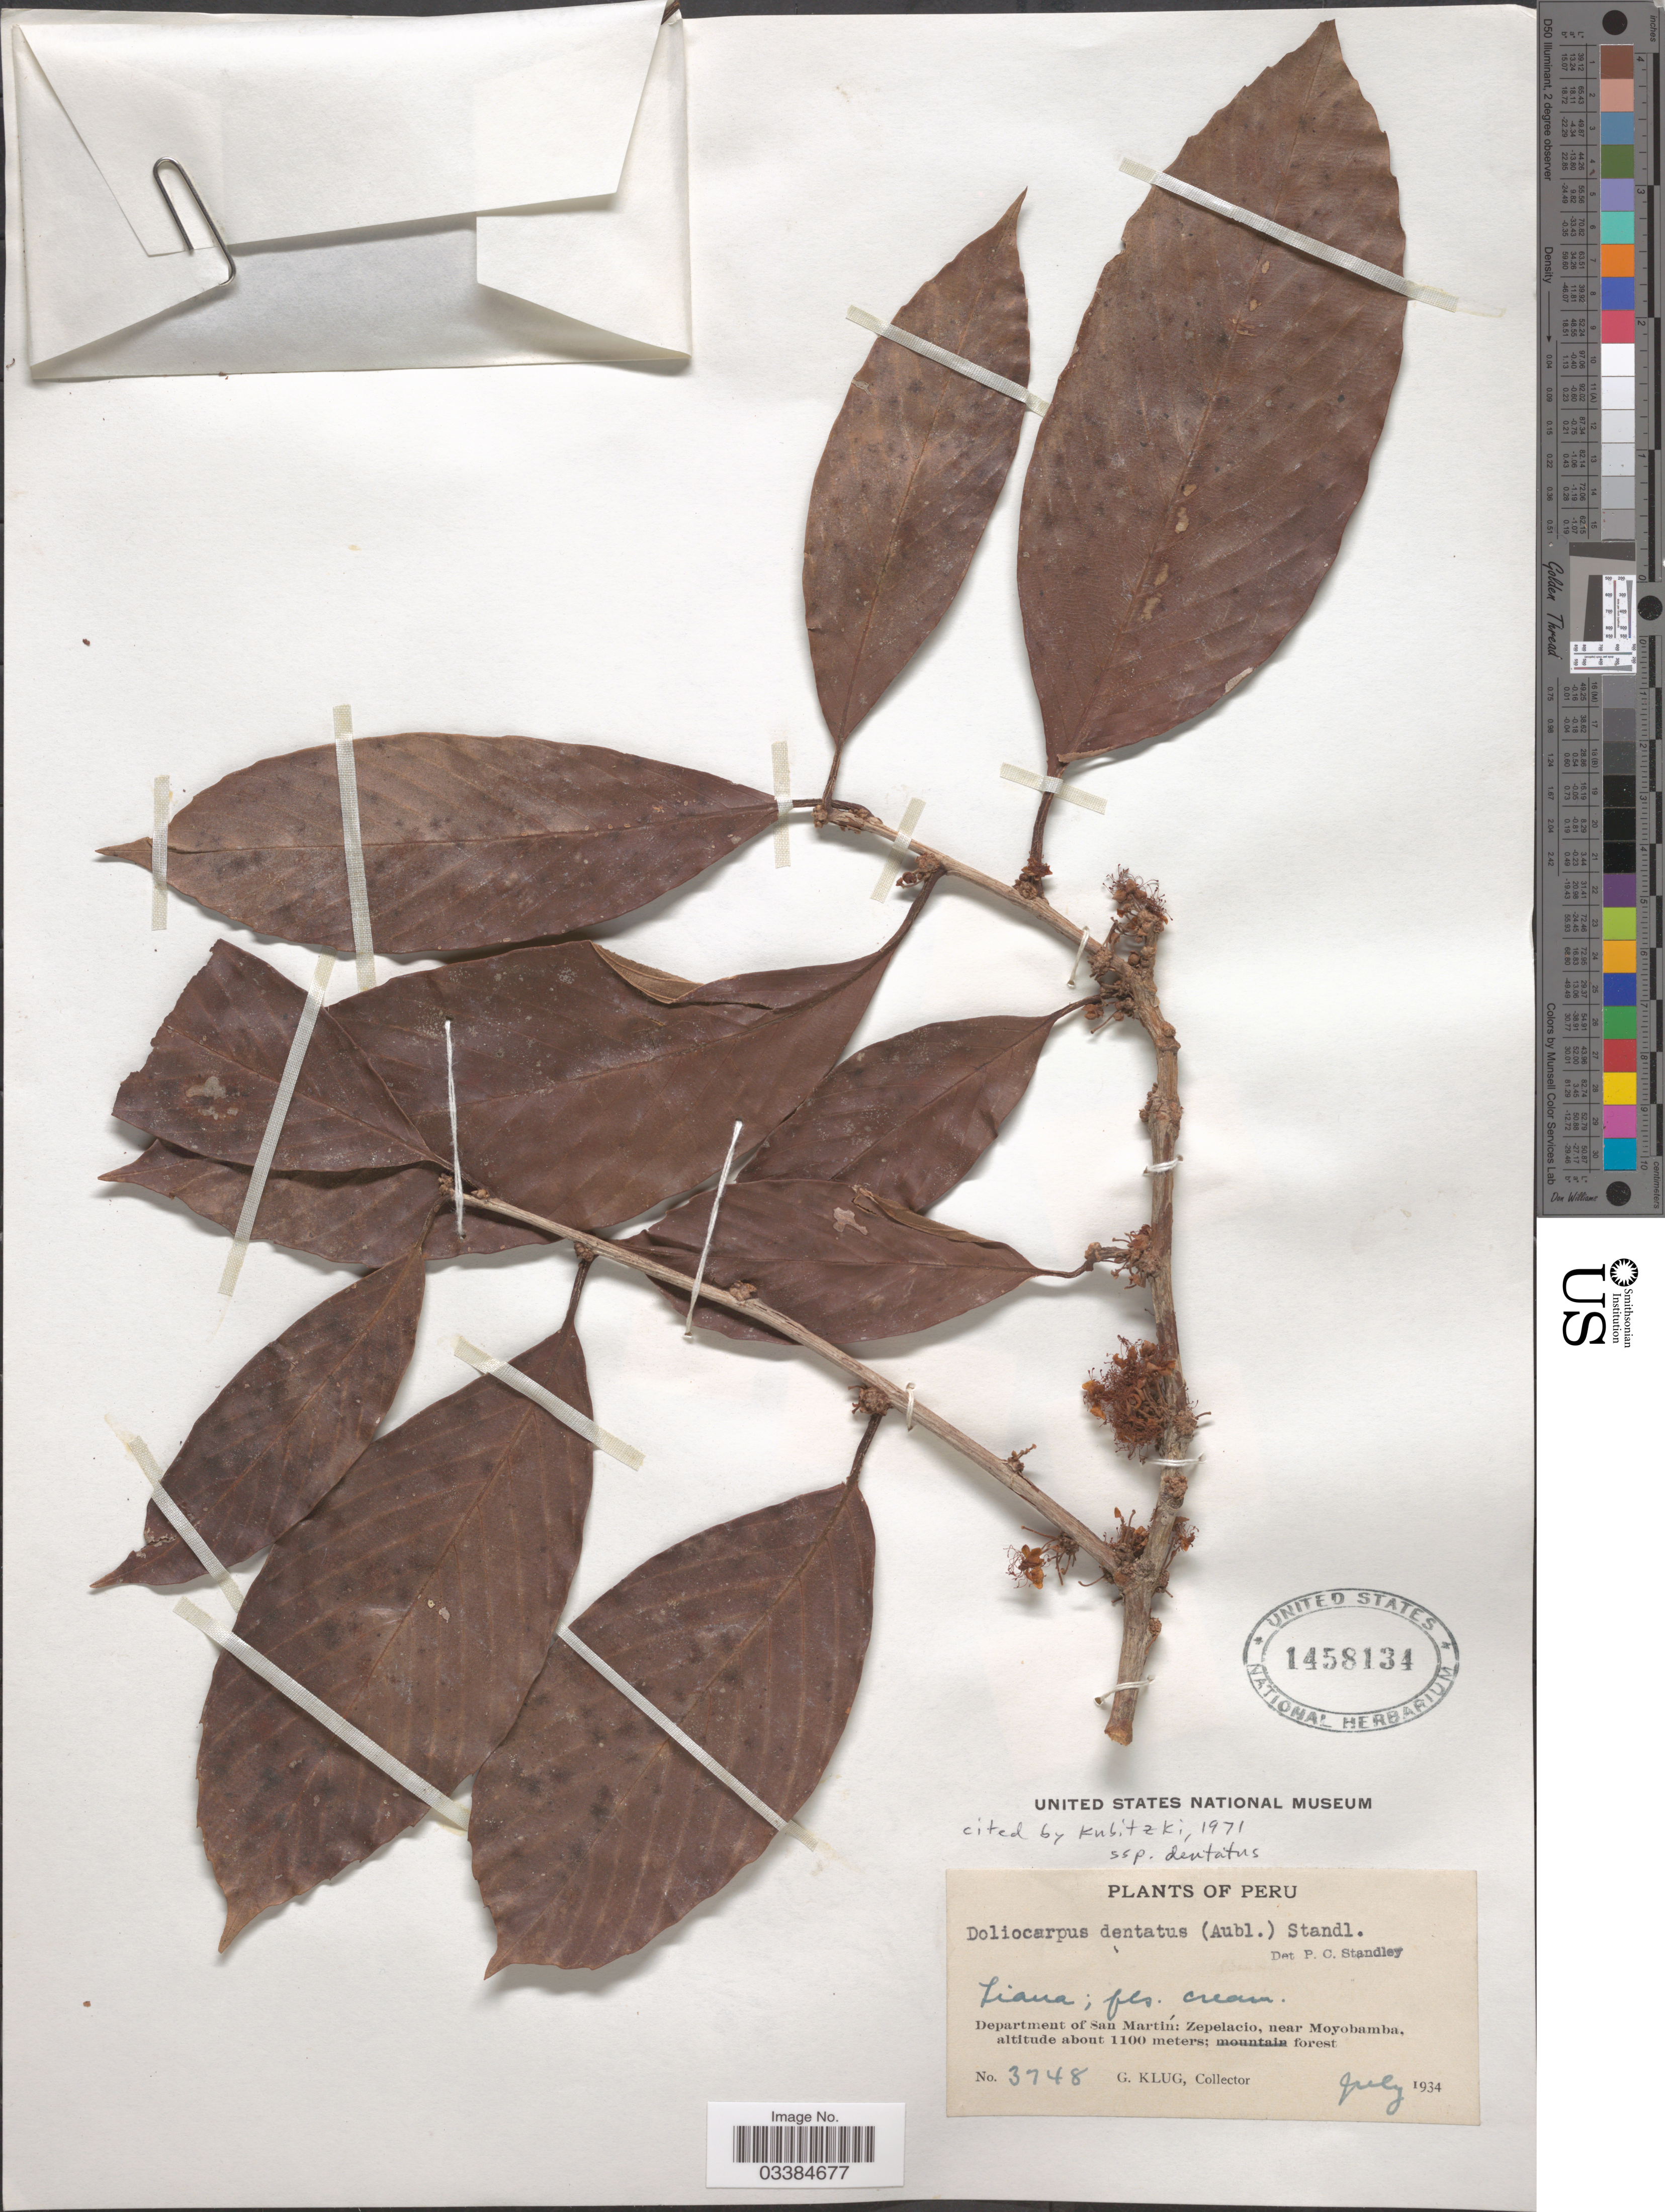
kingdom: Plantae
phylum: Tracheophyta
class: Magnoliopsida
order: Dilleniales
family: Dilleniaceae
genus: Doliocarpus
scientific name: Doliocarpus dentatus subsp. dentatus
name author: (Aubl.) Standl.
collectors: G. Klug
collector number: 3748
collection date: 1934-07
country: Peru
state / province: San Martín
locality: Department of San Martín: Zepelacio, near Moyobamba.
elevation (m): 1100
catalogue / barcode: US 1458134